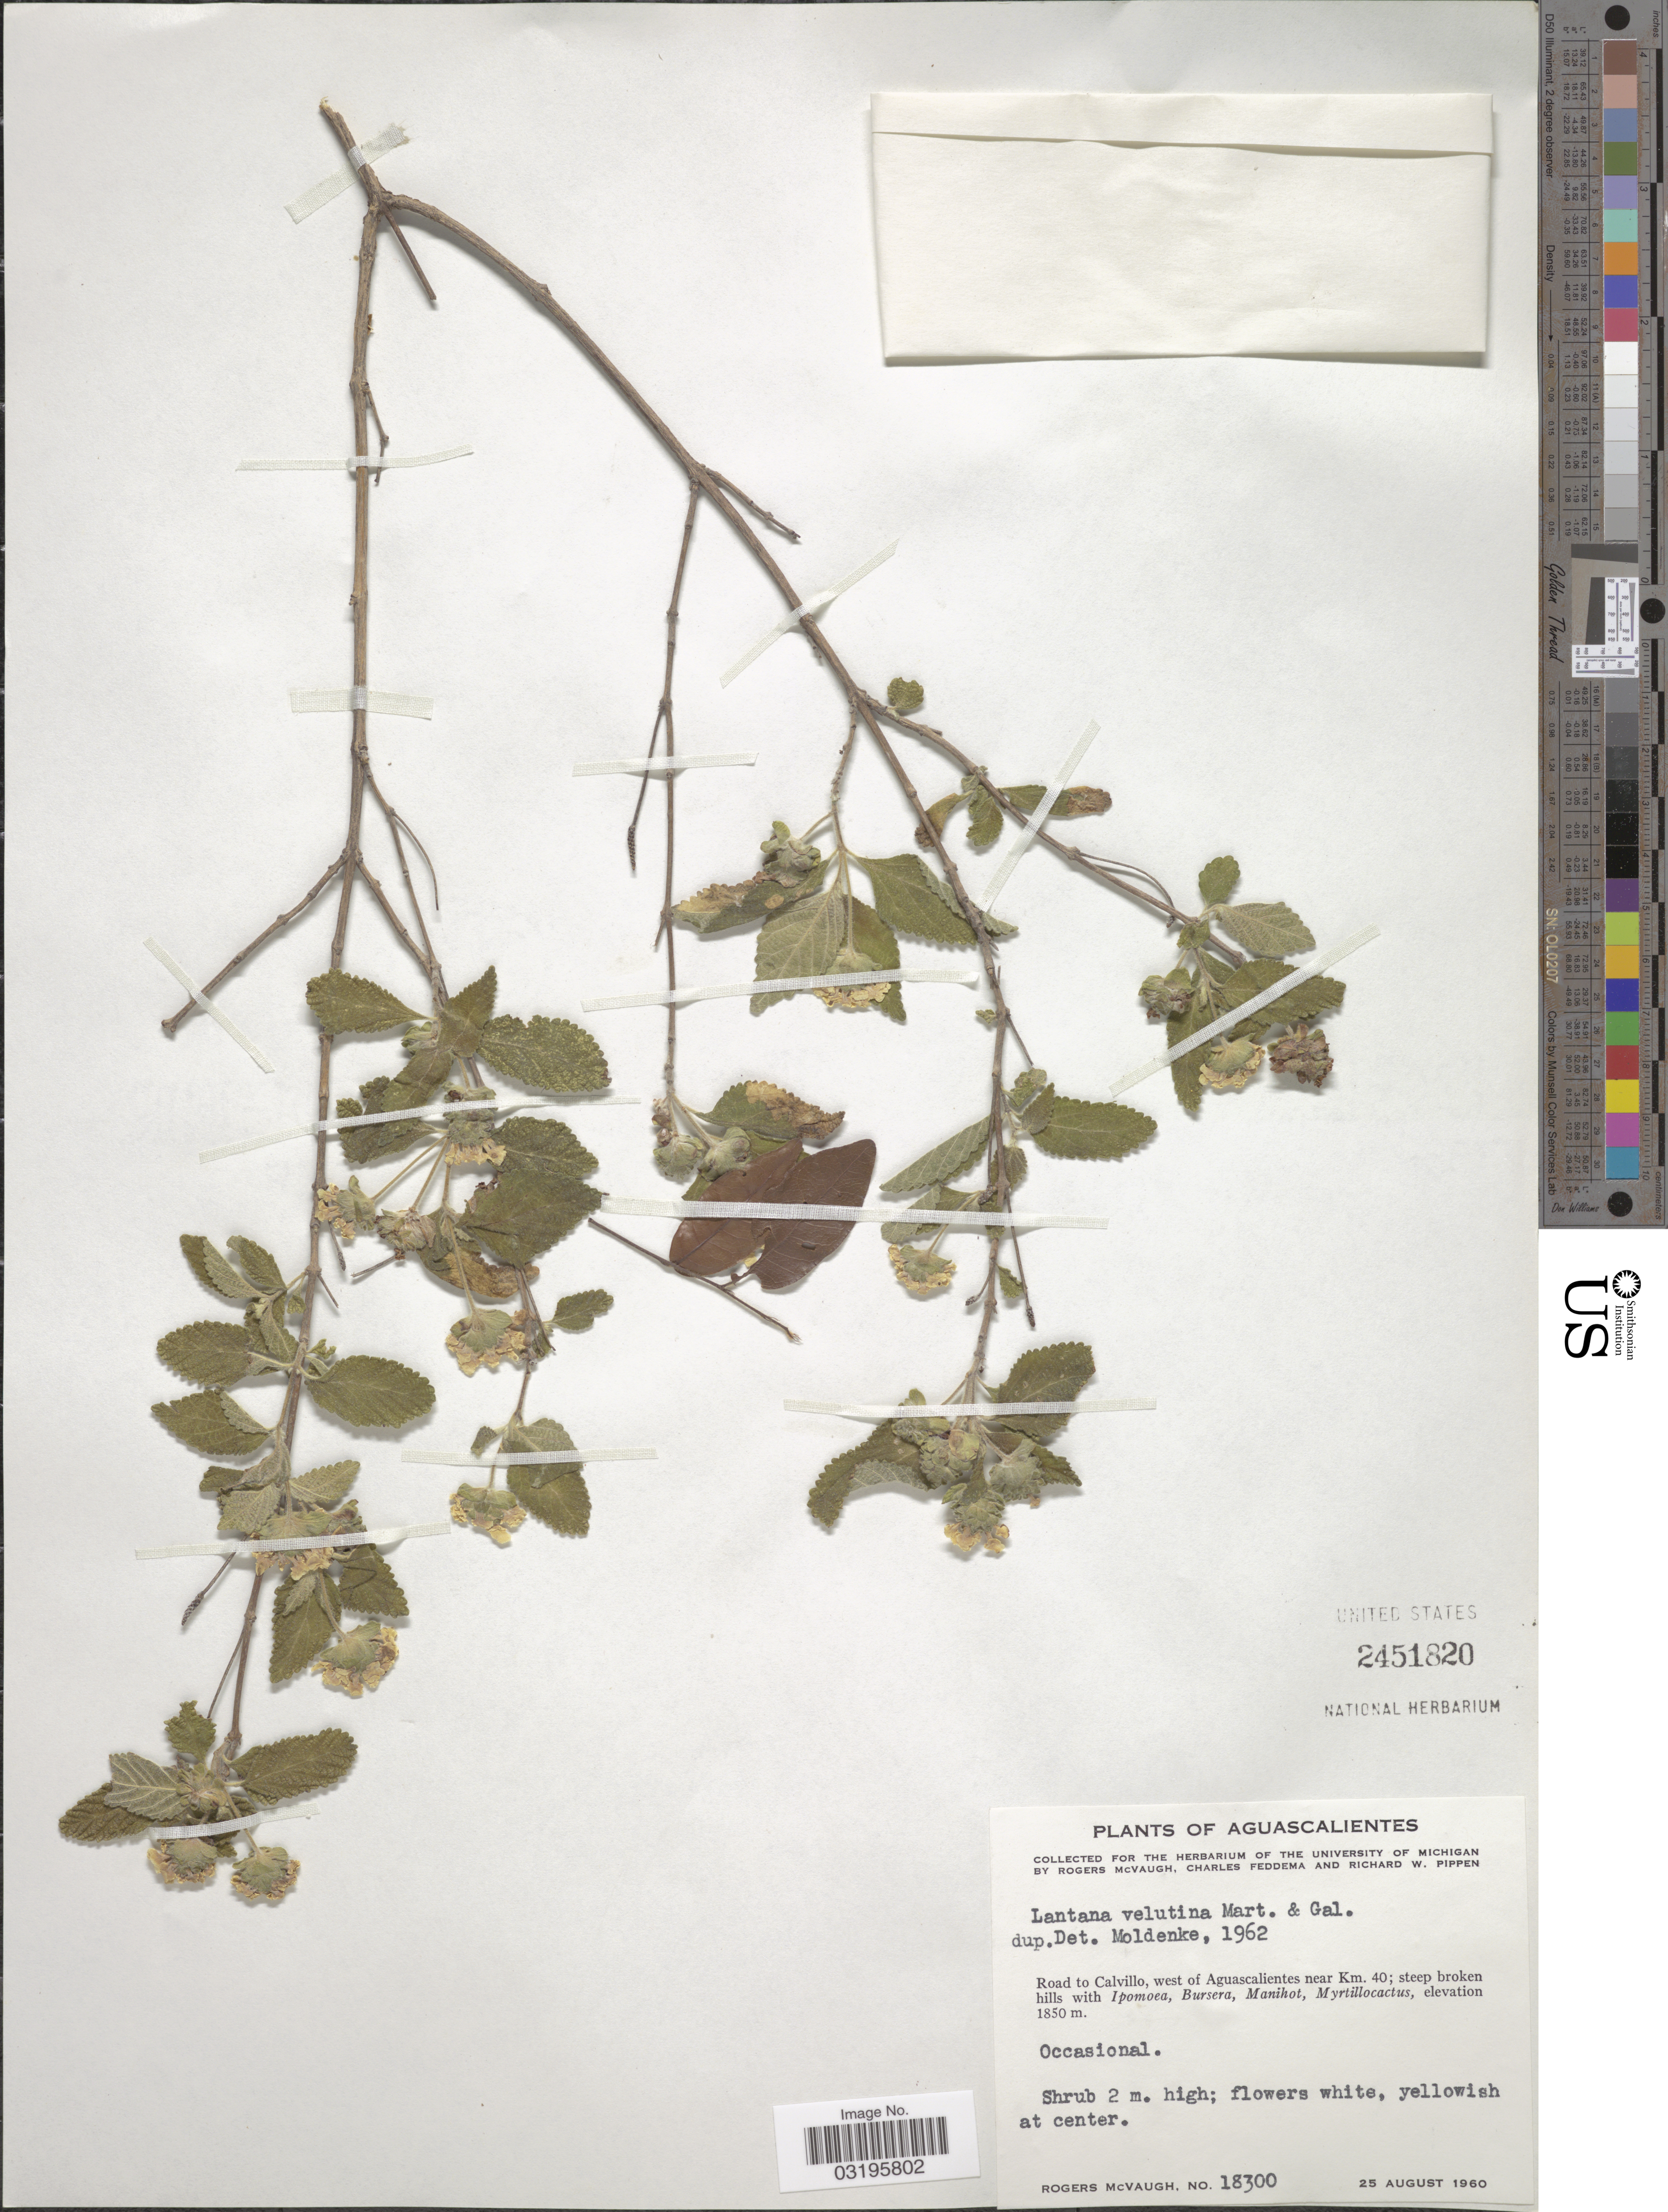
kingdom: Plantae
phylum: Tracheophyta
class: Magnoliopsida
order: Lamiales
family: Verbenaceae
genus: Lantana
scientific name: Lantana velutina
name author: M. Martens & Galeotti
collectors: R. McVaugh, C. Feddema & R. W. Pippen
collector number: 18300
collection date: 1960-08-25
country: Mexico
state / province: Aguascalientes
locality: Road to Calvillo, west of Aguascalientes near Km. 40.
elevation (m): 1850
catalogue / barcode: US 2451820